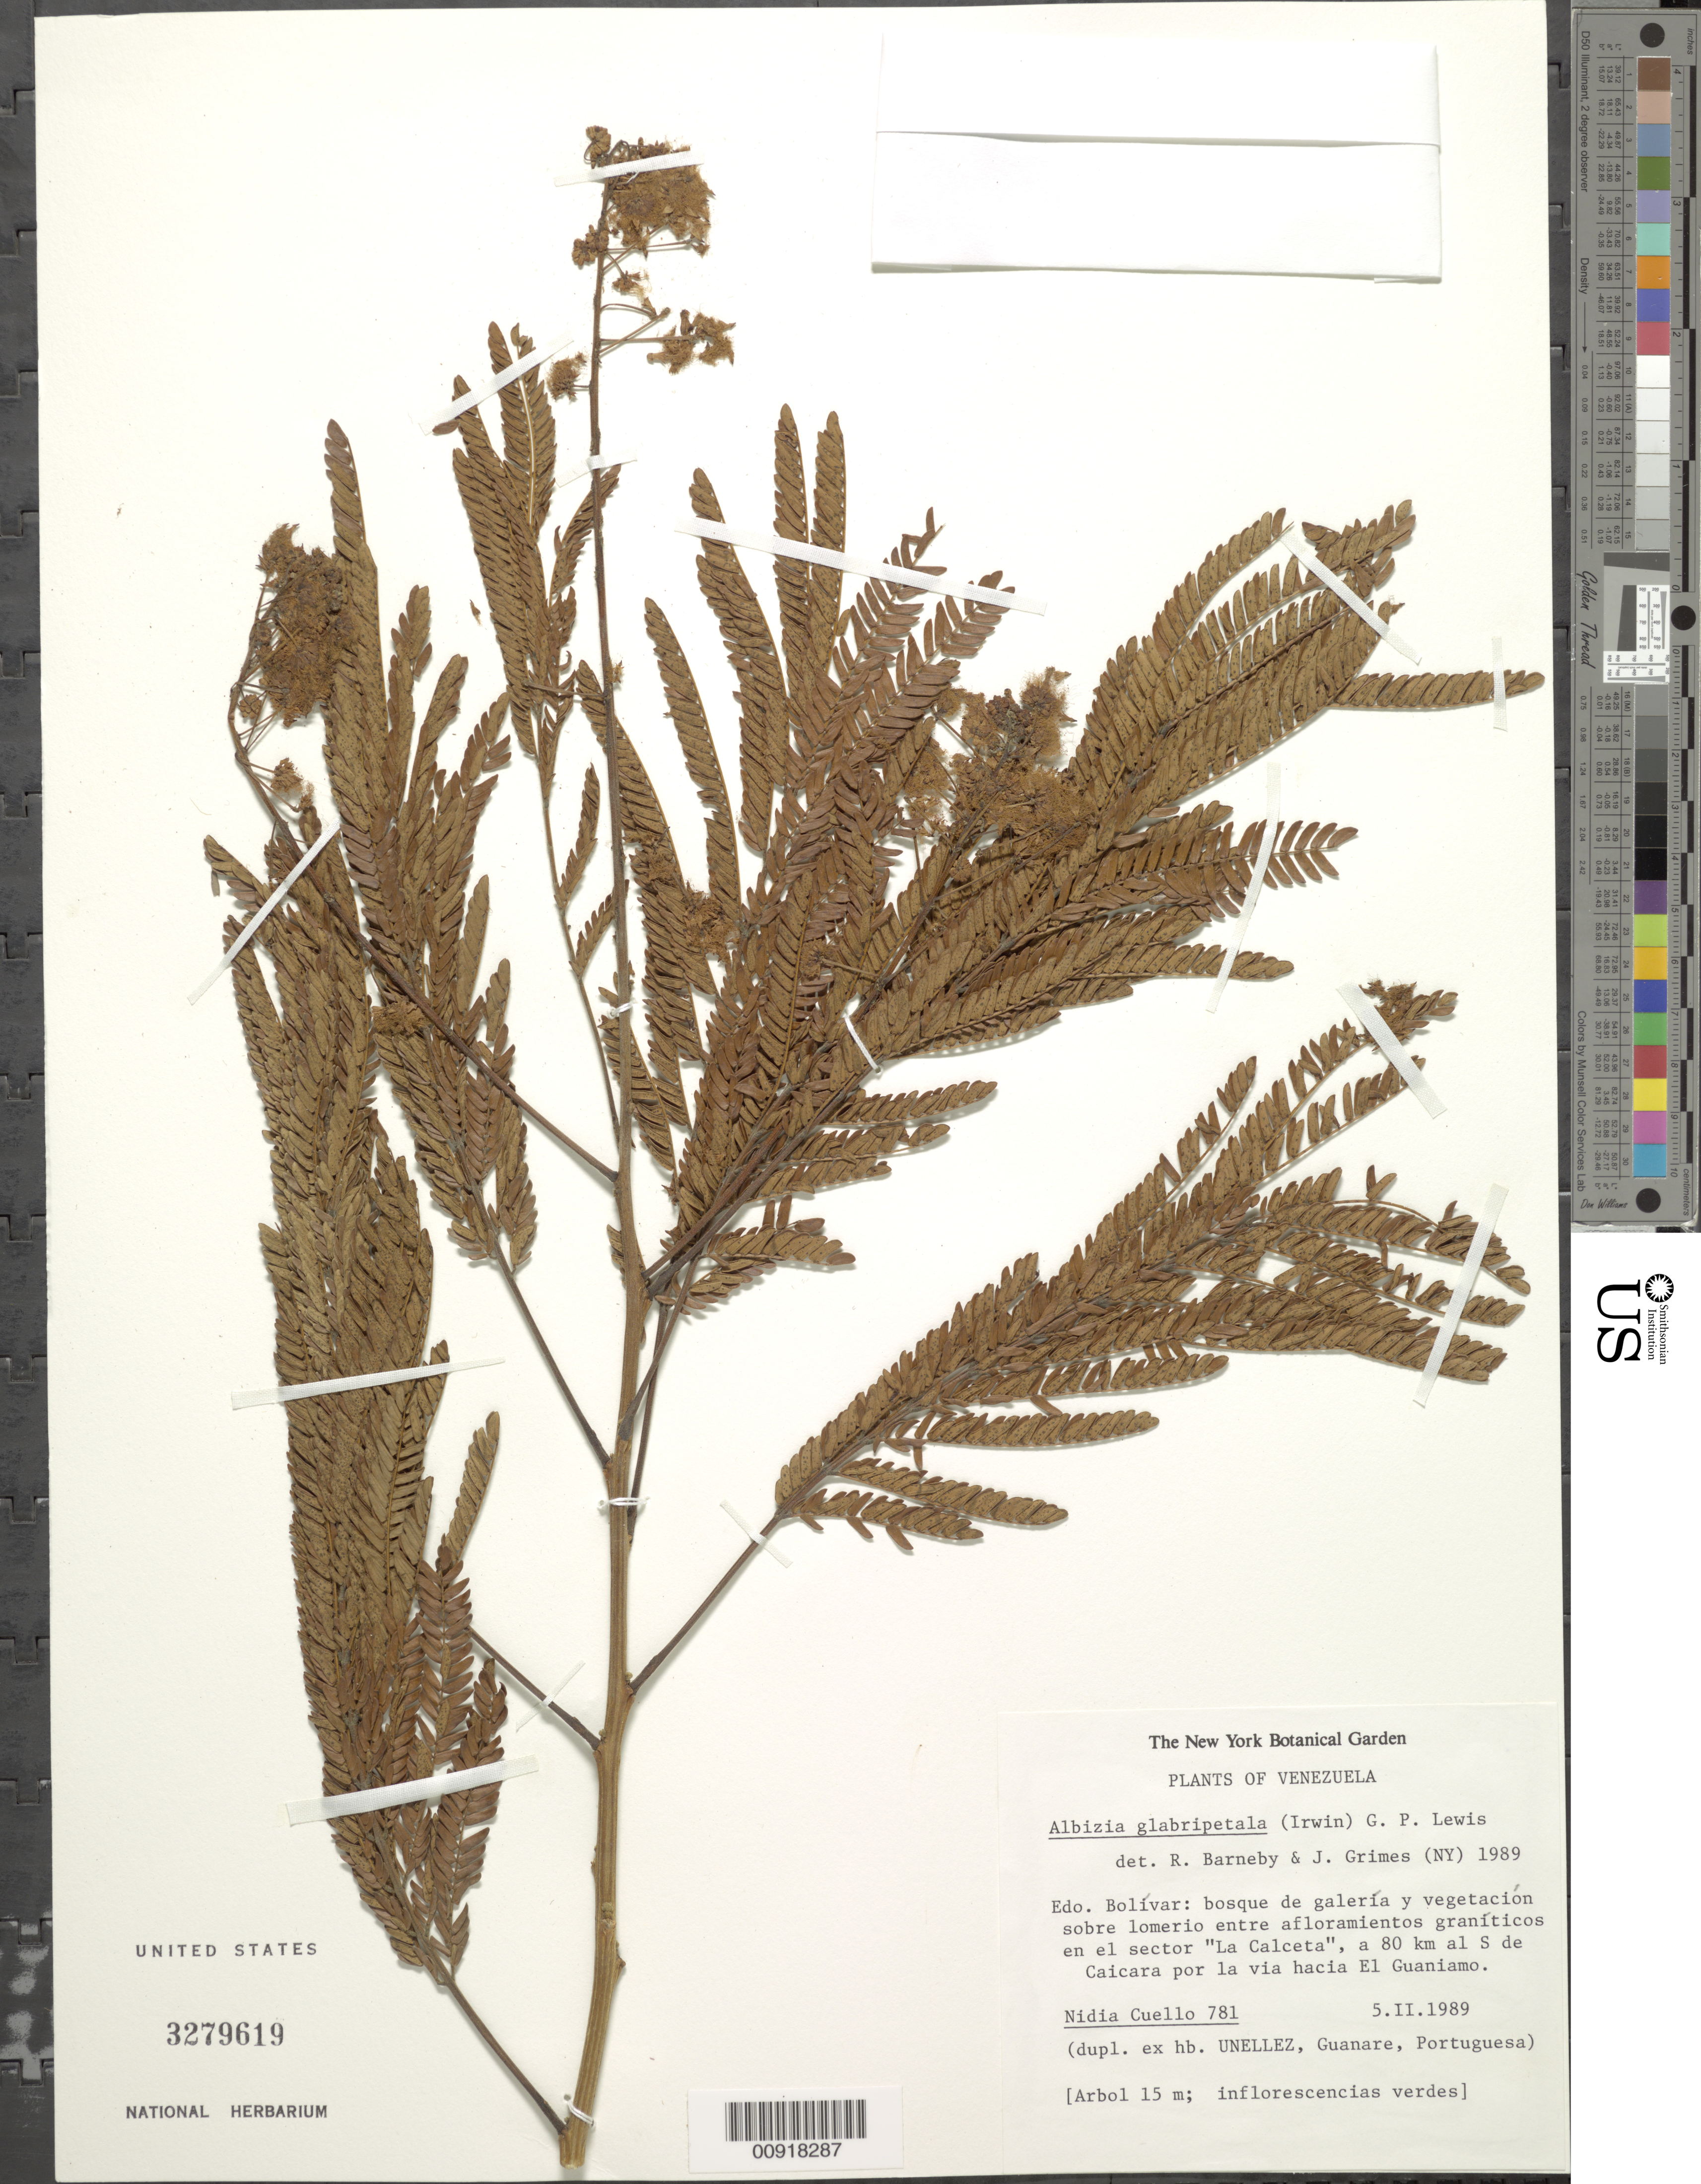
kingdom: Plantae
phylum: Tracheophyta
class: Magnoliopsida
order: Fabales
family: Fabaceae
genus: Pseudalbizzia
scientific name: Pseudalbizzia glabripetala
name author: (H.S. Irwin) Koenen & Duno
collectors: N. L. Cuello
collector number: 781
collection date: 1989-02-05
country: Colombia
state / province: Bolívar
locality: En el sector "La Calceta", a 80 km al S de Caicara por la via hacia El Guaniamo.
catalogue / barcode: US 3279619